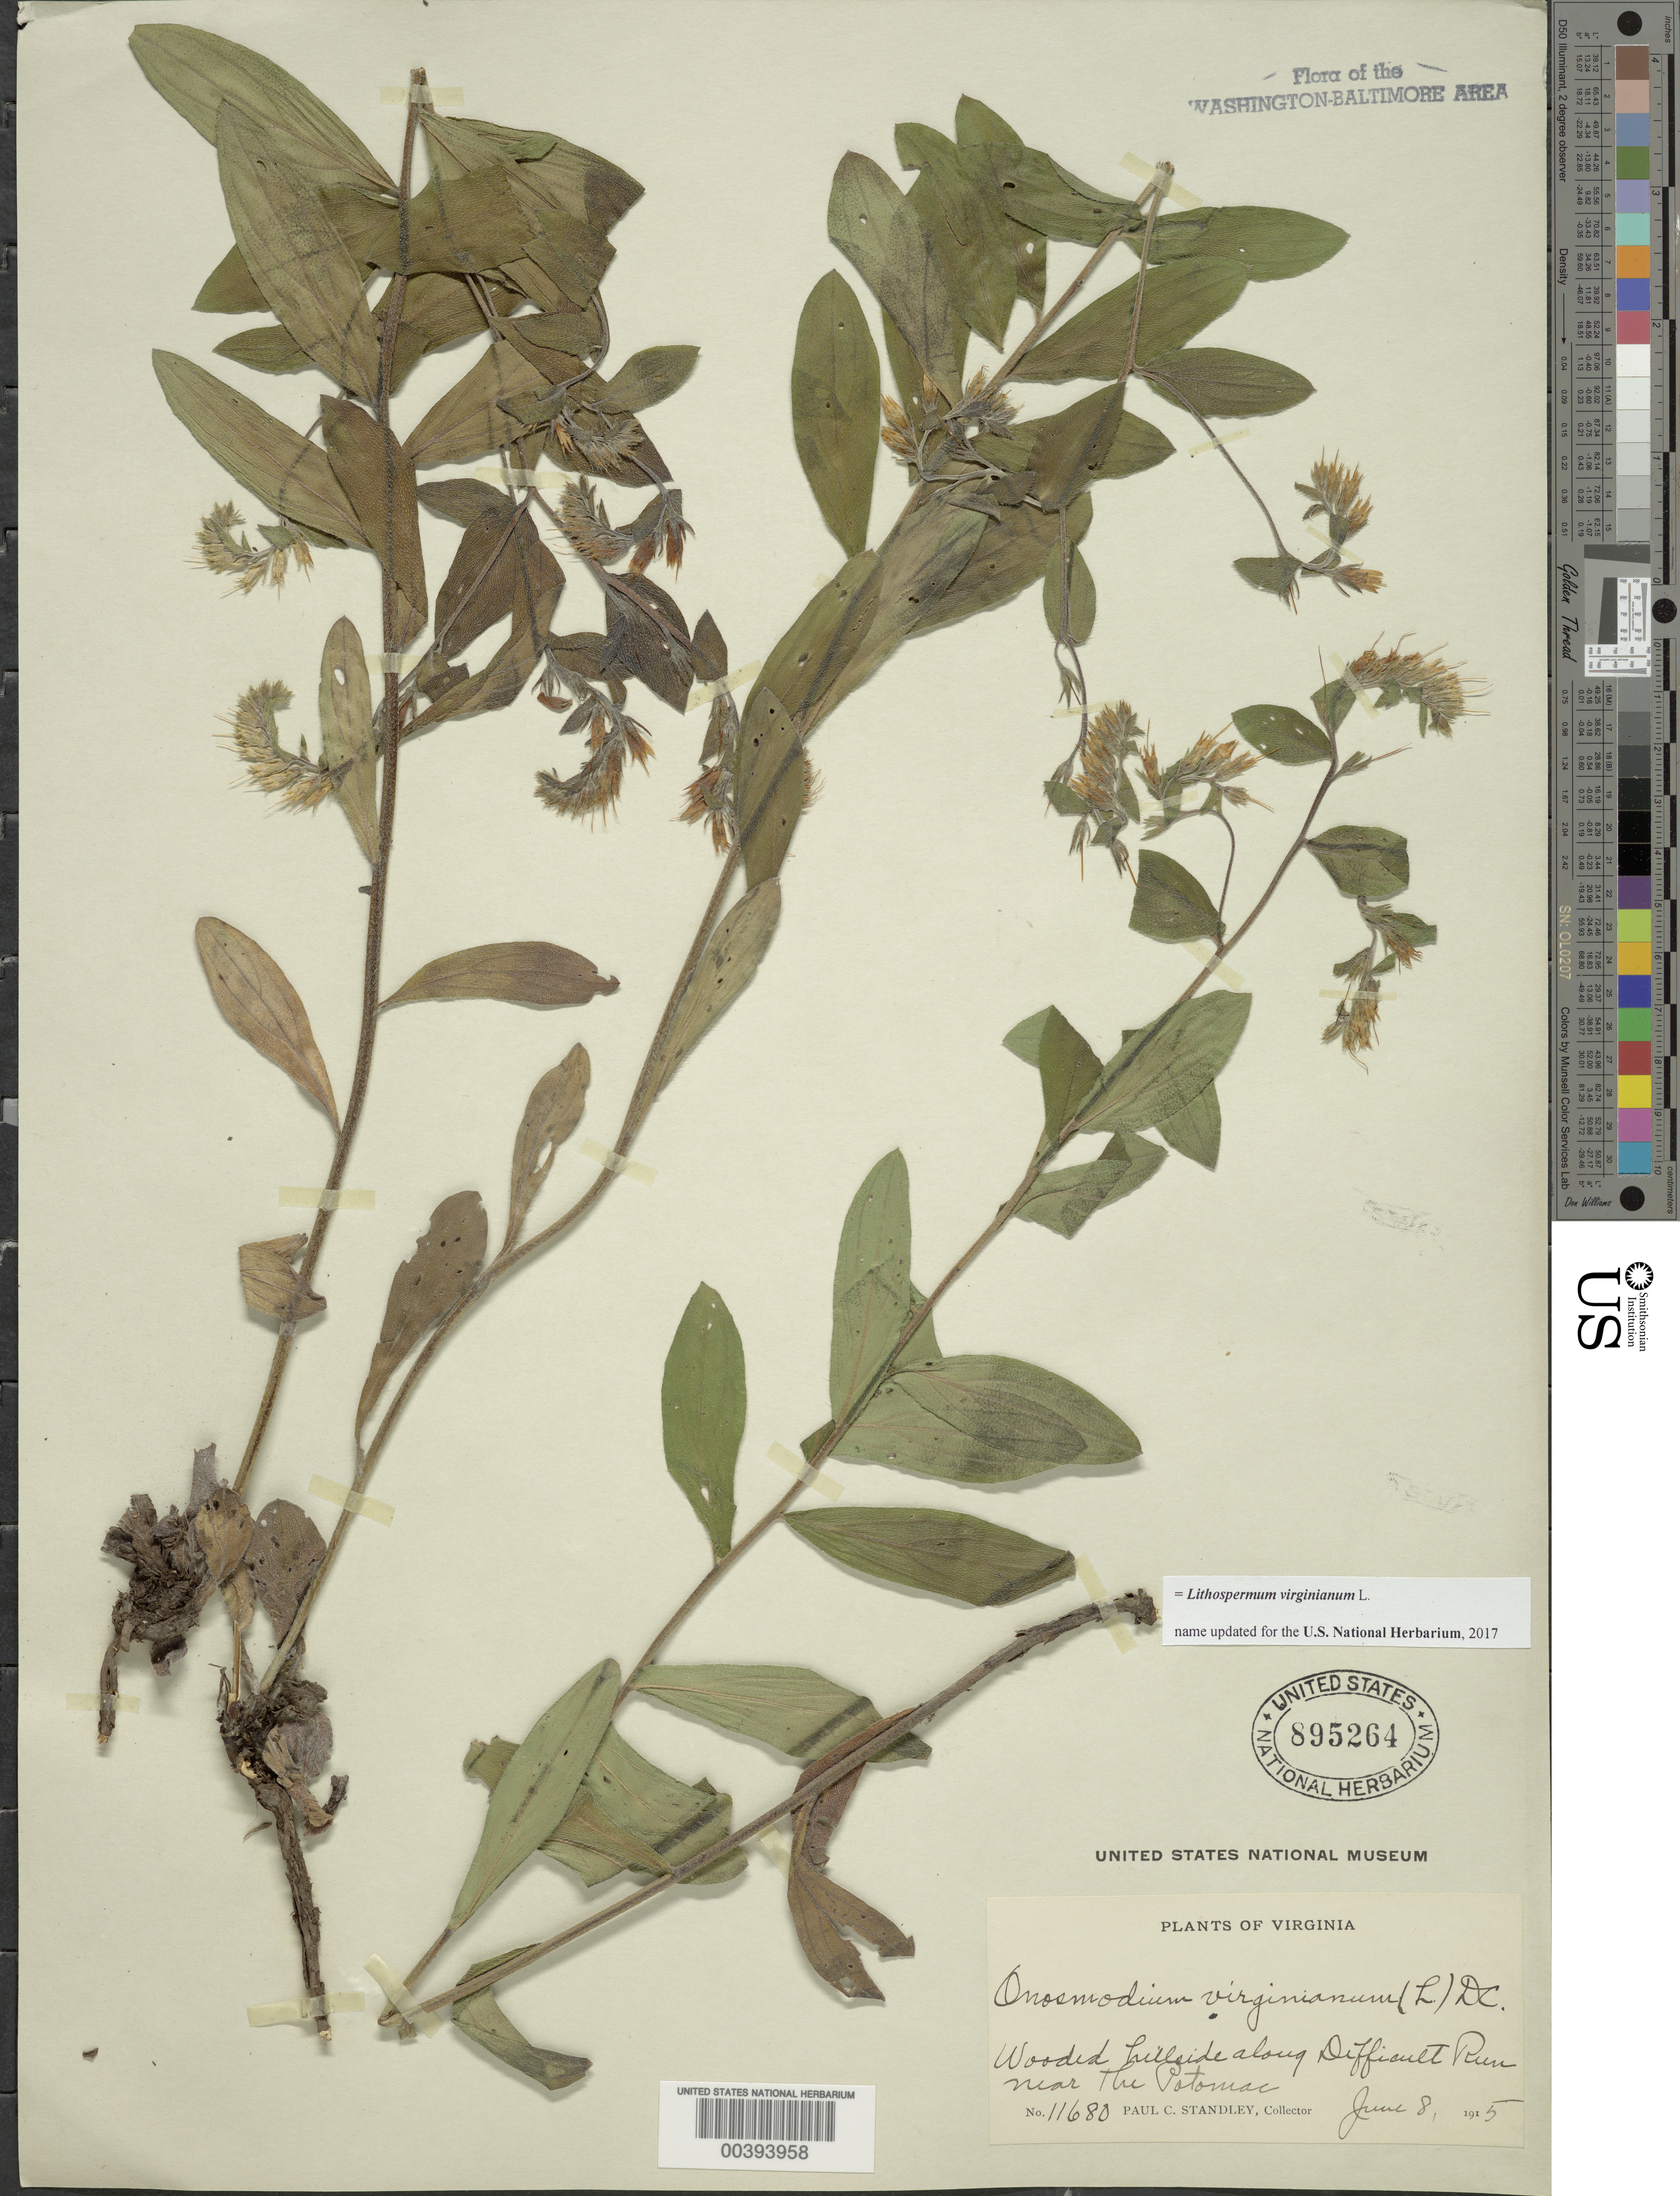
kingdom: Plantae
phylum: Tracheophyta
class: Magnoliopsida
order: Boraginales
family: Boraginaceae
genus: Lithospermum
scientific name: Lithospermum virginianum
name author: L.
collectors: P. C. Standley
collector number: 11680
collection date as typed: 08 Jun 1915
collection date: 1915-06-08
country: United States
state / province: Virginia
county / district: Fairfax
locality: Difficult Run C. & O. Canal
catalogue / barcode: US 895264